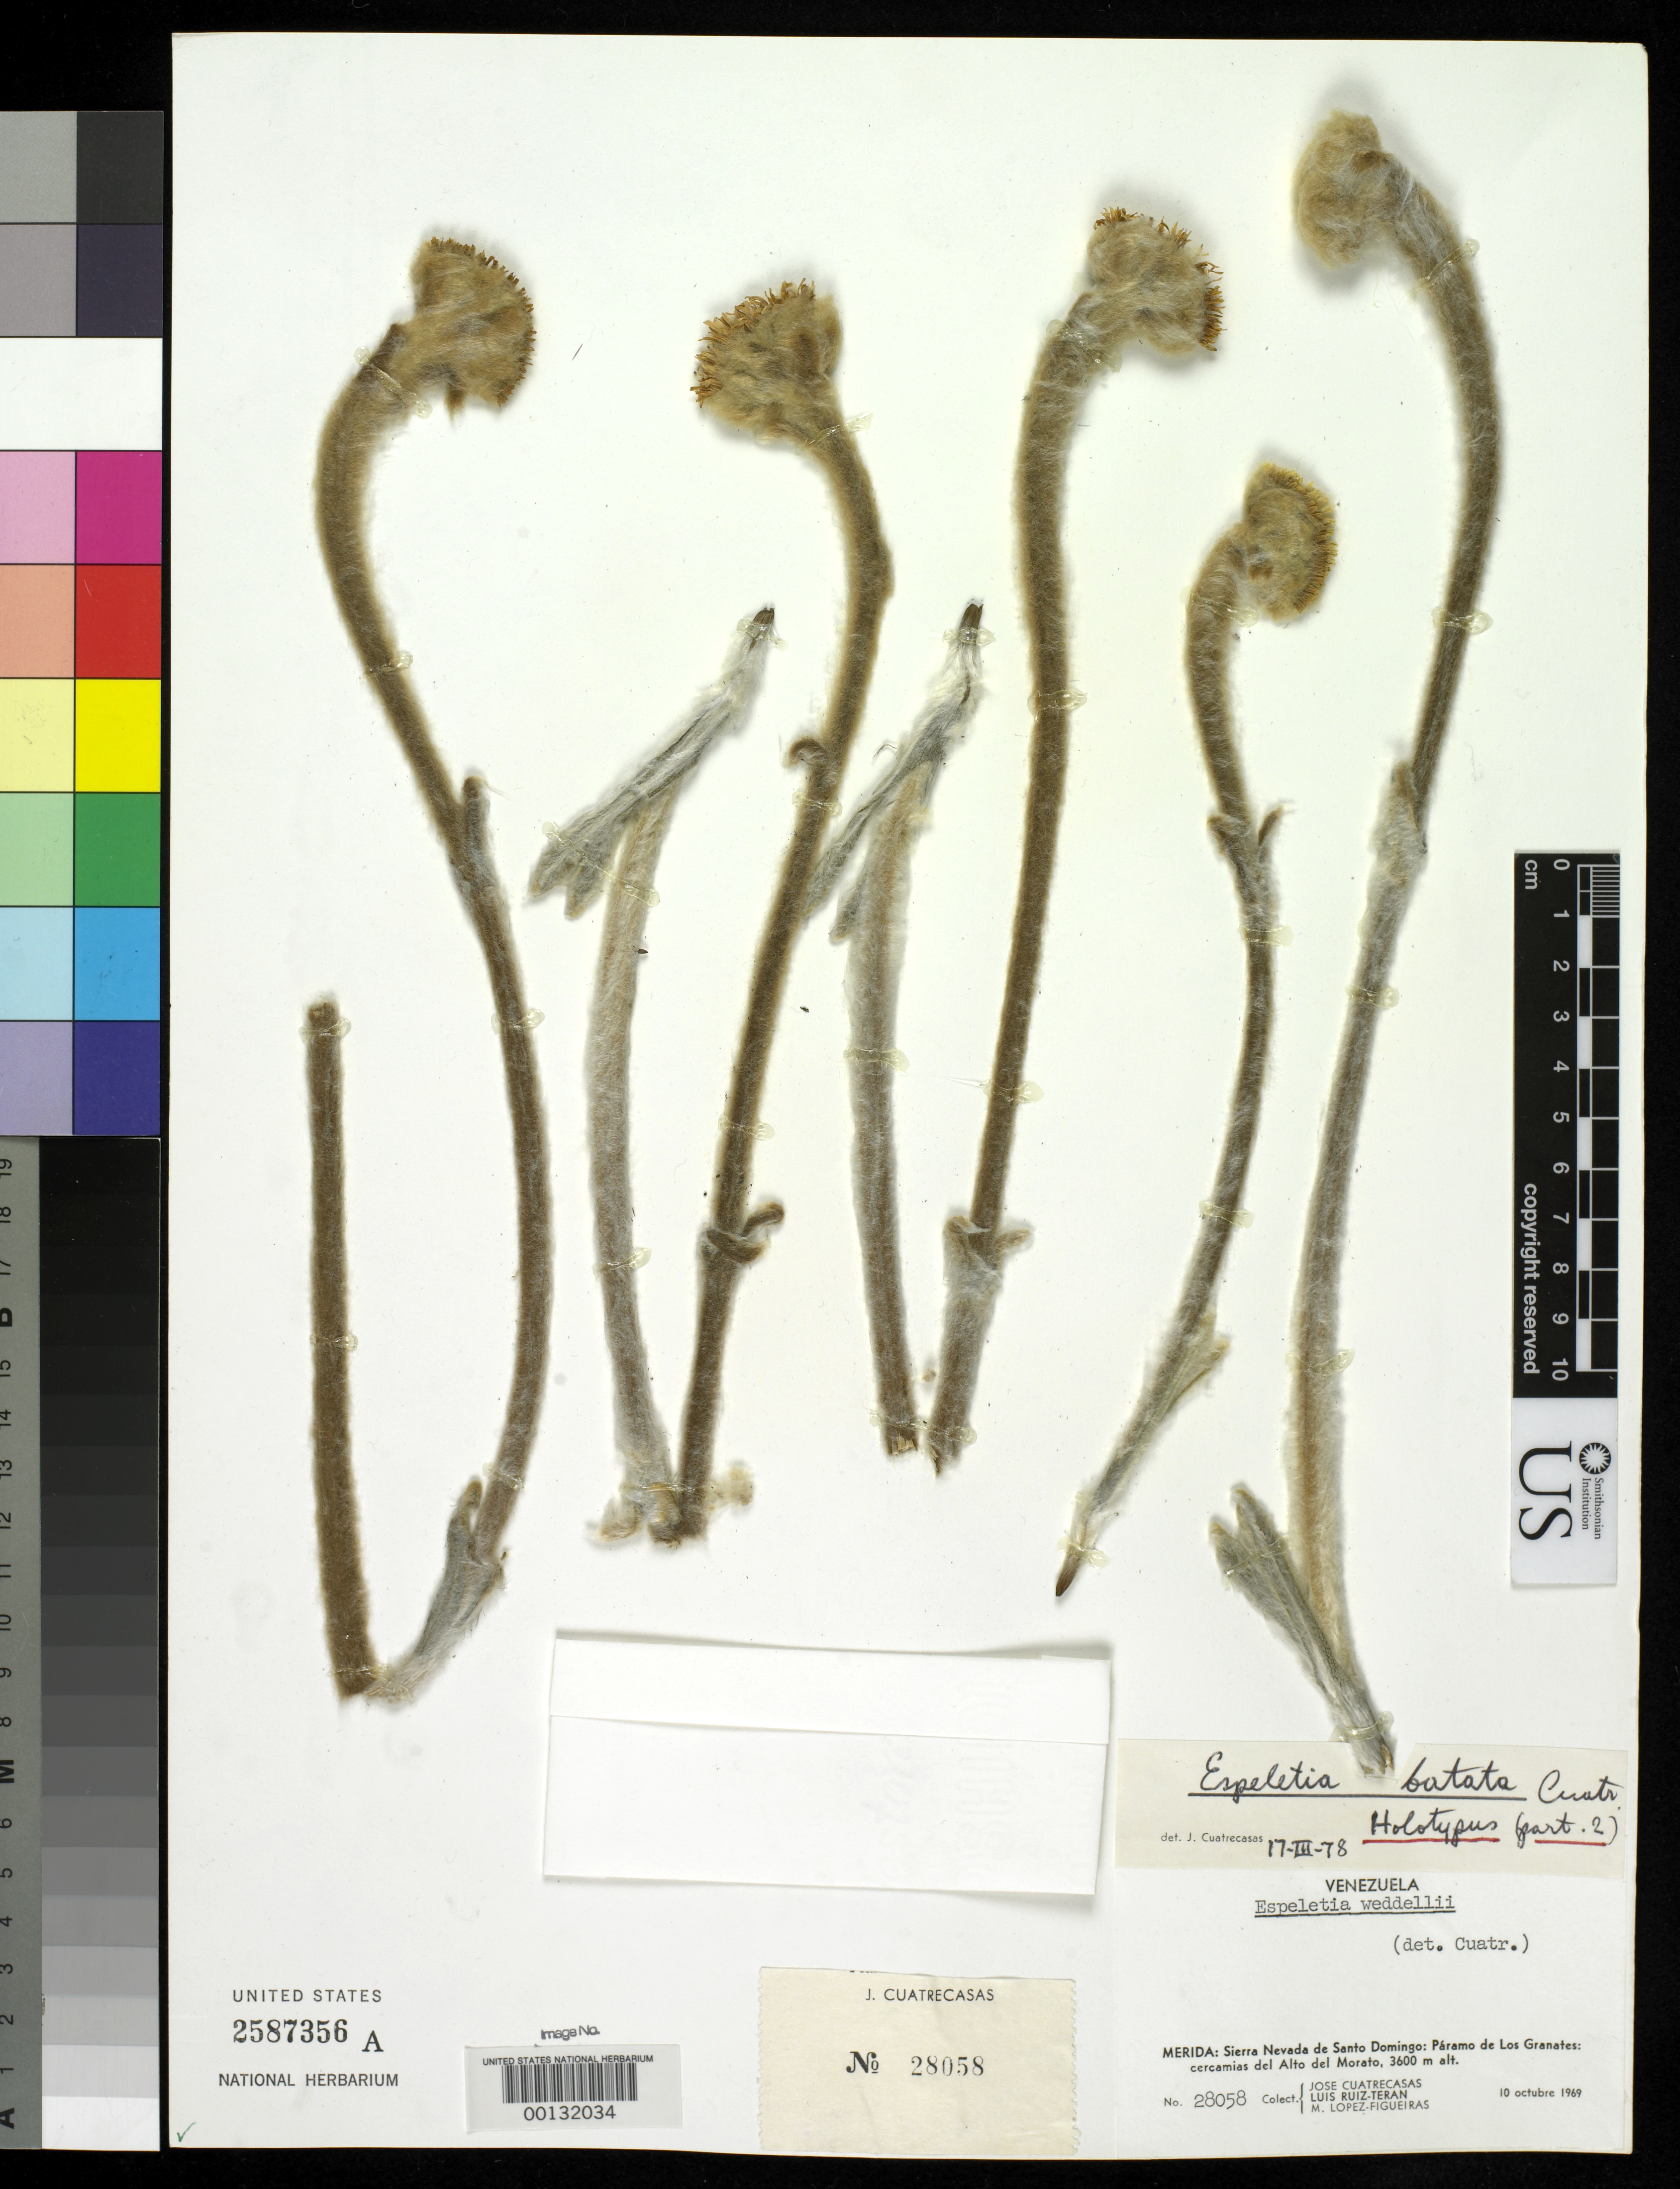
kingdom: Plantae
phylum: Tracheophyta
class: Magnoliopsida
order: Asterales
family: Asteraceae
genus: Espeletia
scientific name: Espeletia batata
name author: Cuatrec.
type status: Holotype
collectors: J. Cuatrecasas, L. E. Ruíz-Terán & M. López Figueiras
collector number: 28058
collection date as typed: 10 Oct 1969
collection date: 1969-10-10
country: Venezuela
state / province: Mérida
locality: Sierra Nevada de Santo Domingo hacia Los Granates, Alto del Morato. [Sierra Nevada de Santo Domingo towards Los Granates, Alto del Morato.]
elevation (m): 3600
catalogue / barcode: US 2587356A